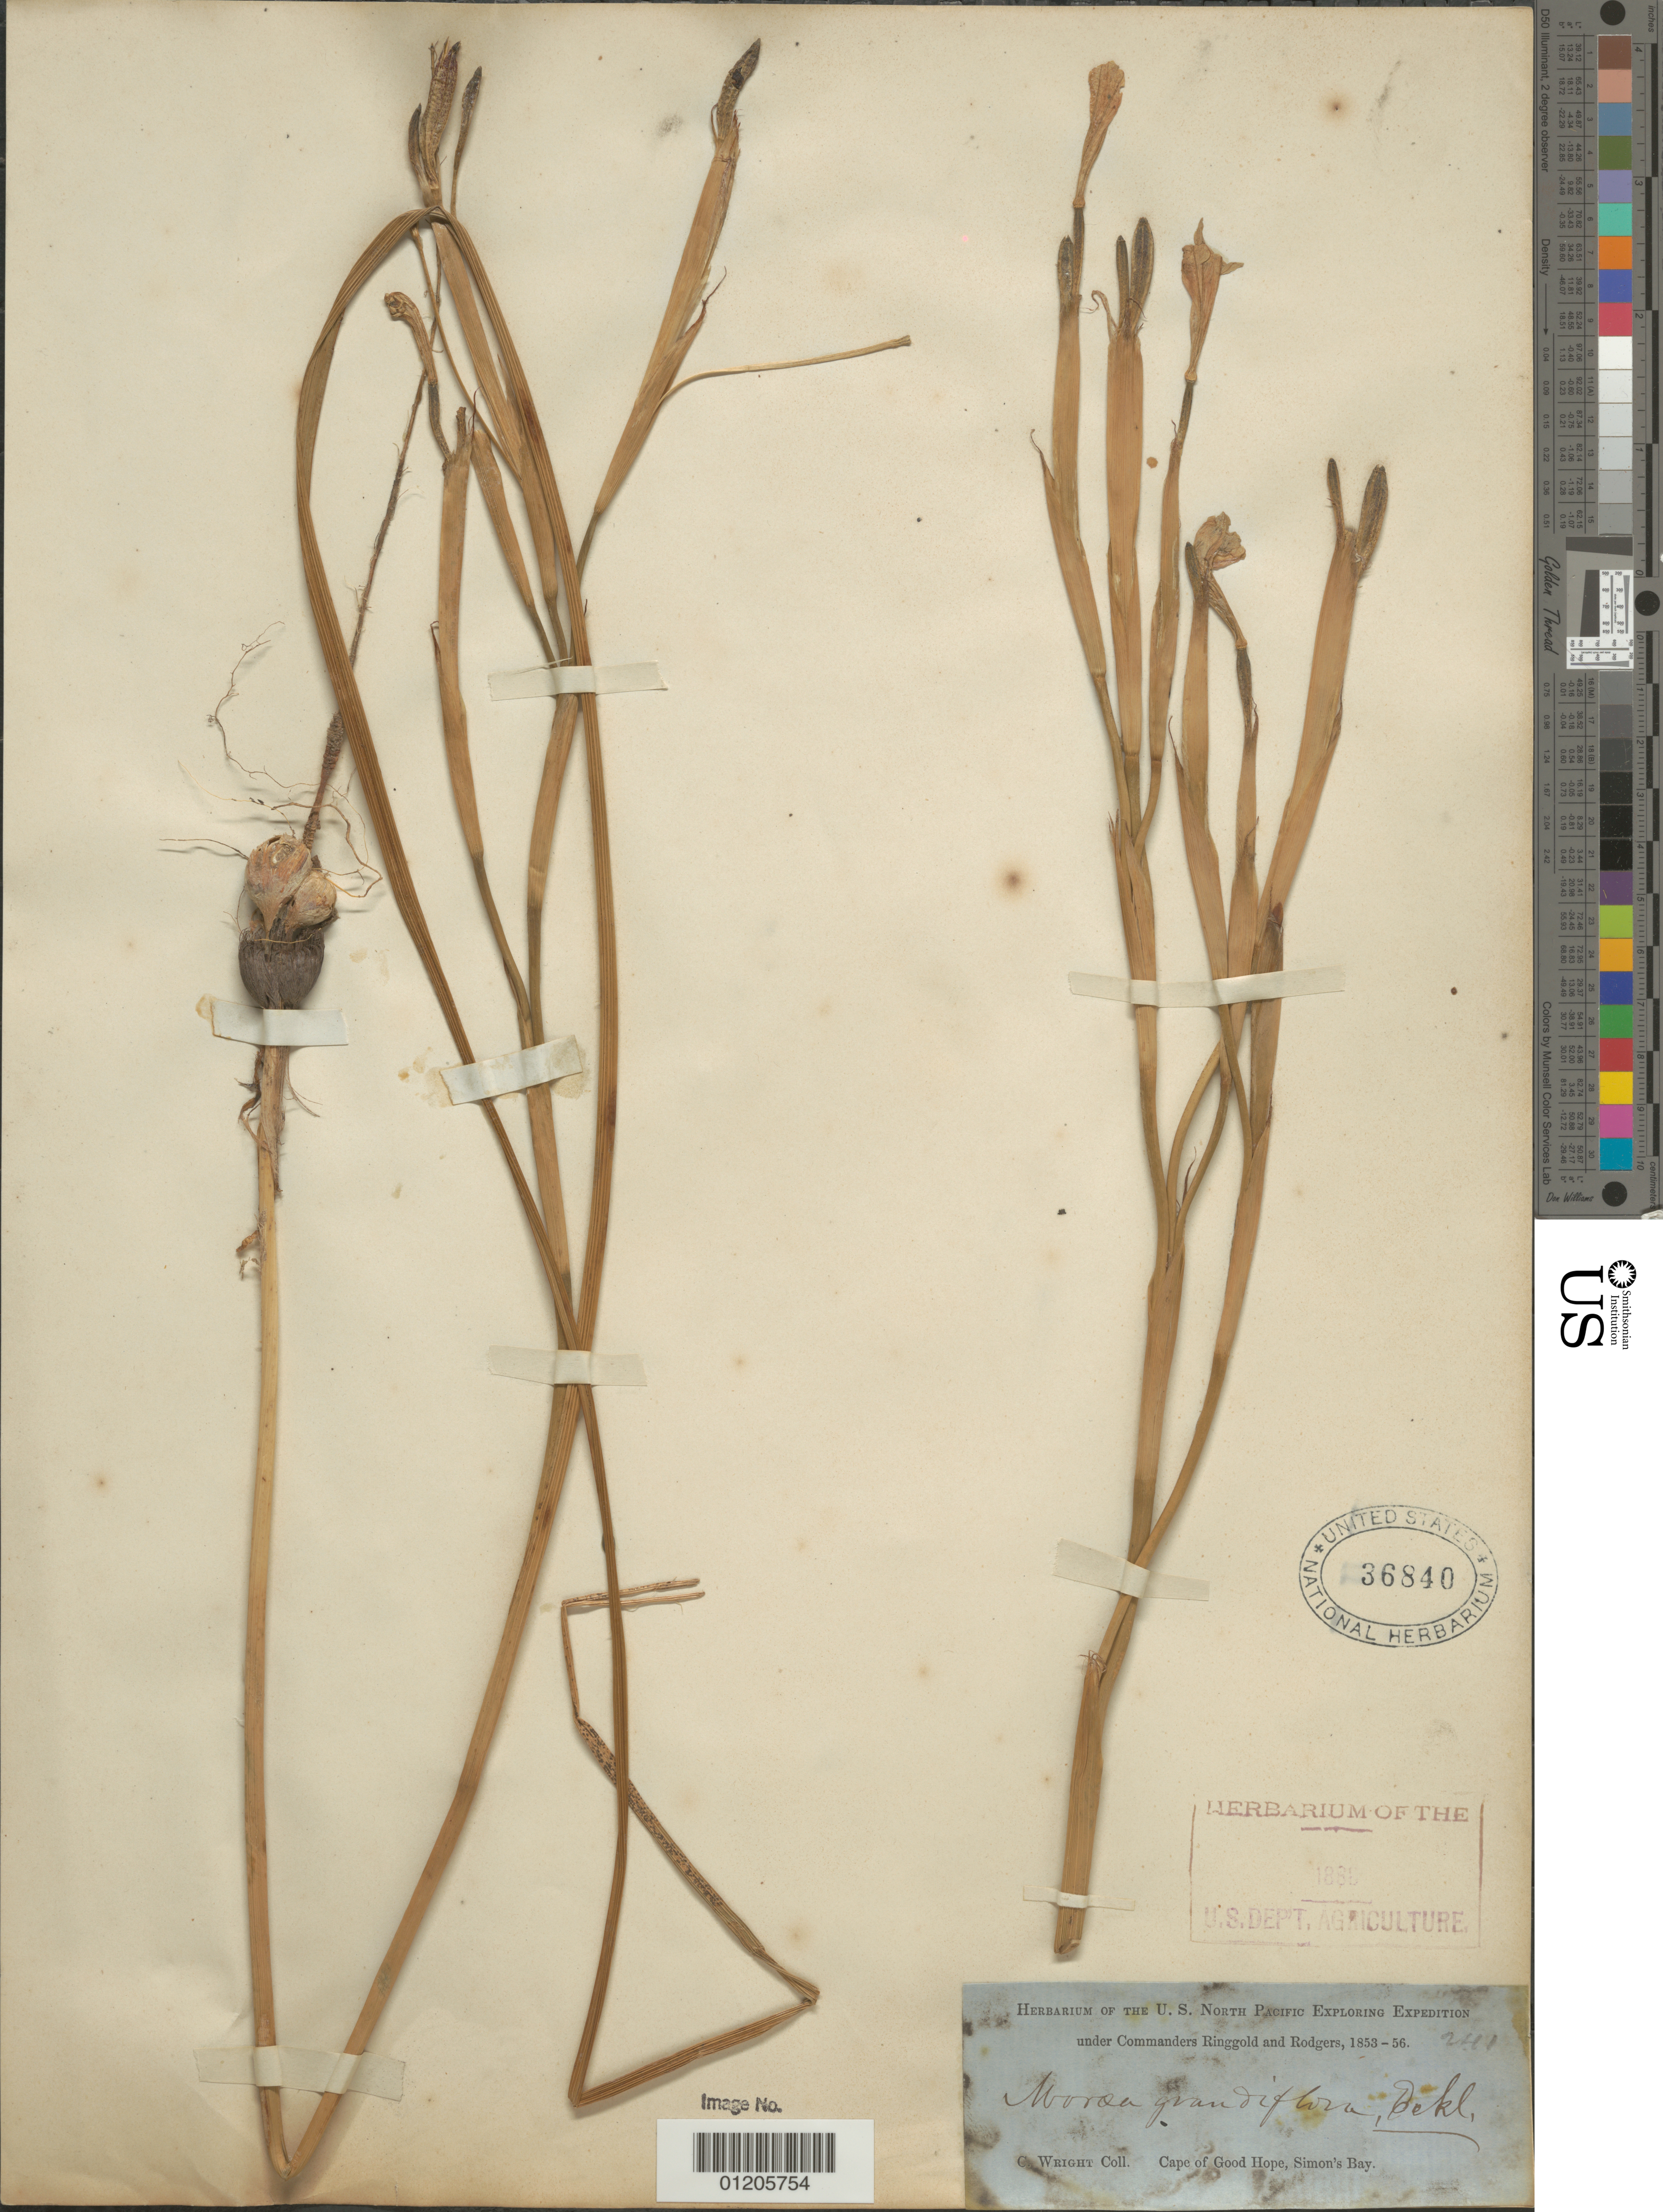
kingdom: Plantae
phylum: Tracheophyta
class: Liliopsida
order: Asparagales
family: Iridaceae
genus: Moraea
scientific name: Moraea grandiflora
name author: Eckl.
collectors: C. Wright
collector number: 241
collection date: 1853/1856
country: South Africa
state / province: Western Cape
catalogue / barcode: US 36840